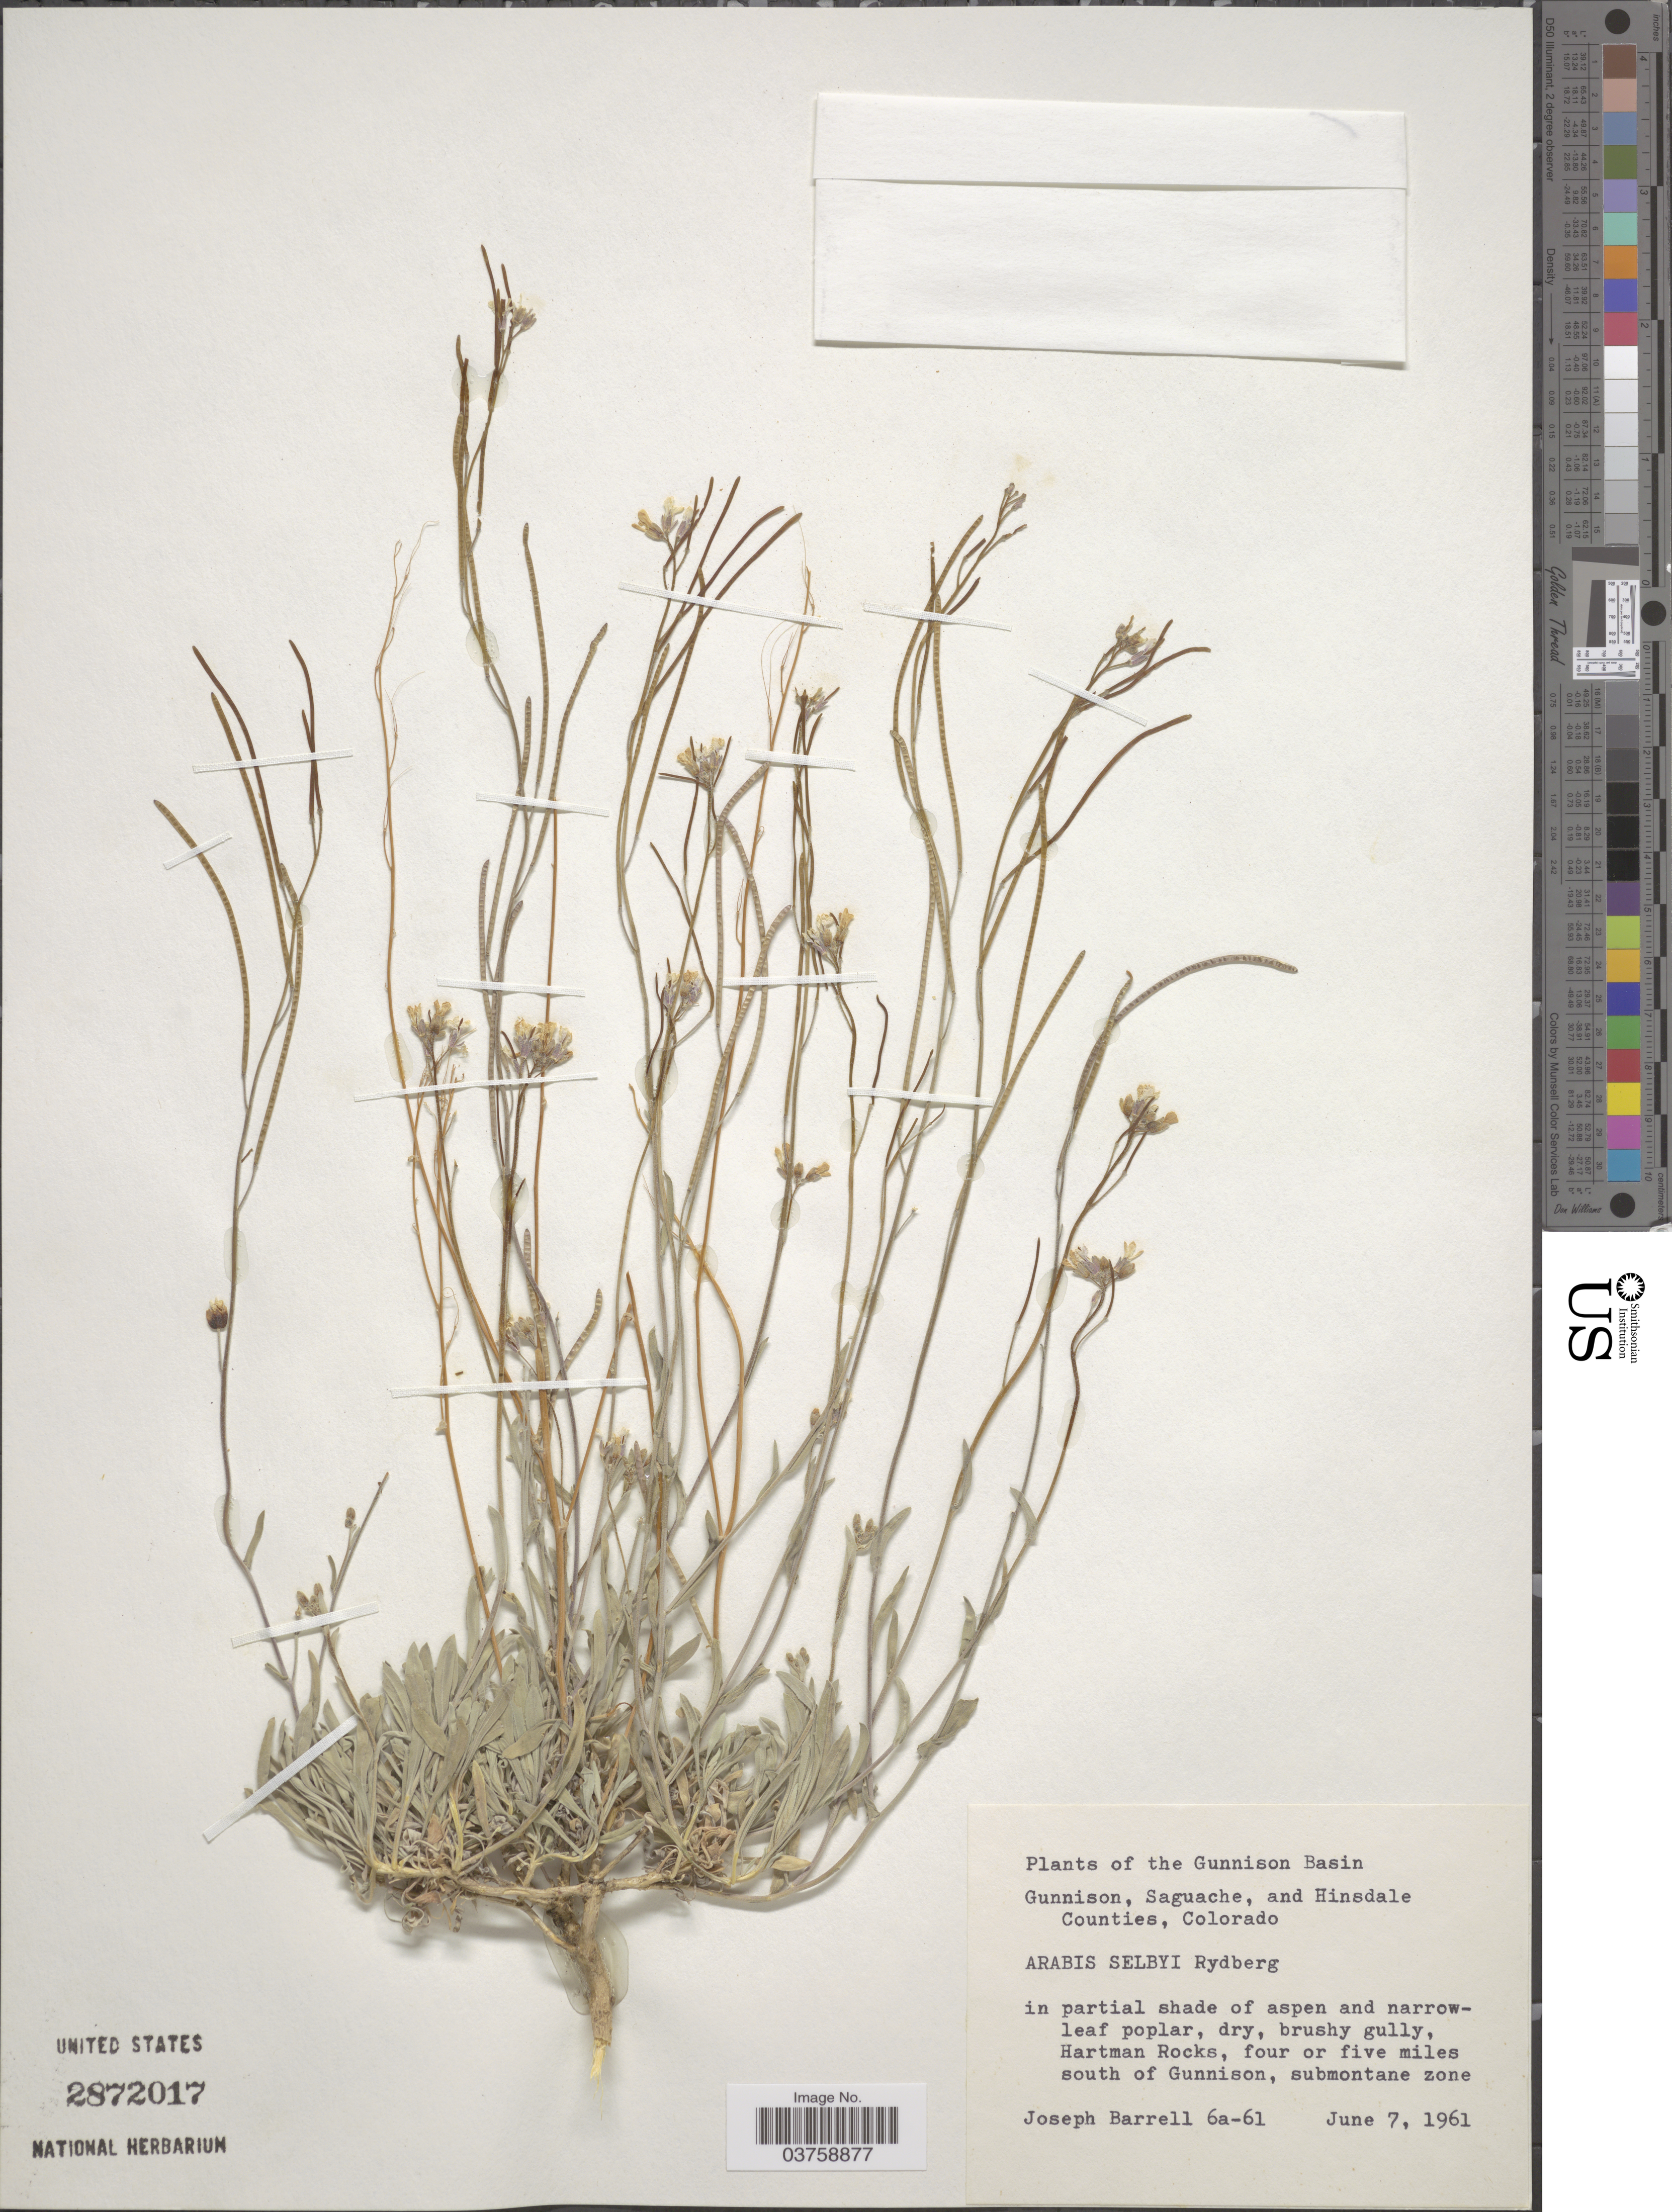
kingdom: Plantae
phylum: Tracheophyta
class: Magnoliopsida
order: Brassicales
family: Brassicaceae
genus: Arabis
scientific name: Arabis selbyi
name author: Rydb.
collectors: J. Barrell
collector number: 6a-61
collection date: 1961-06-07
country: United States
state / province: Colorado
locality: The Gunnison Basin. Hartman Rocks, four or five miles south of Gunnison, submontane zone.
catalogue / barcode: US 2872017